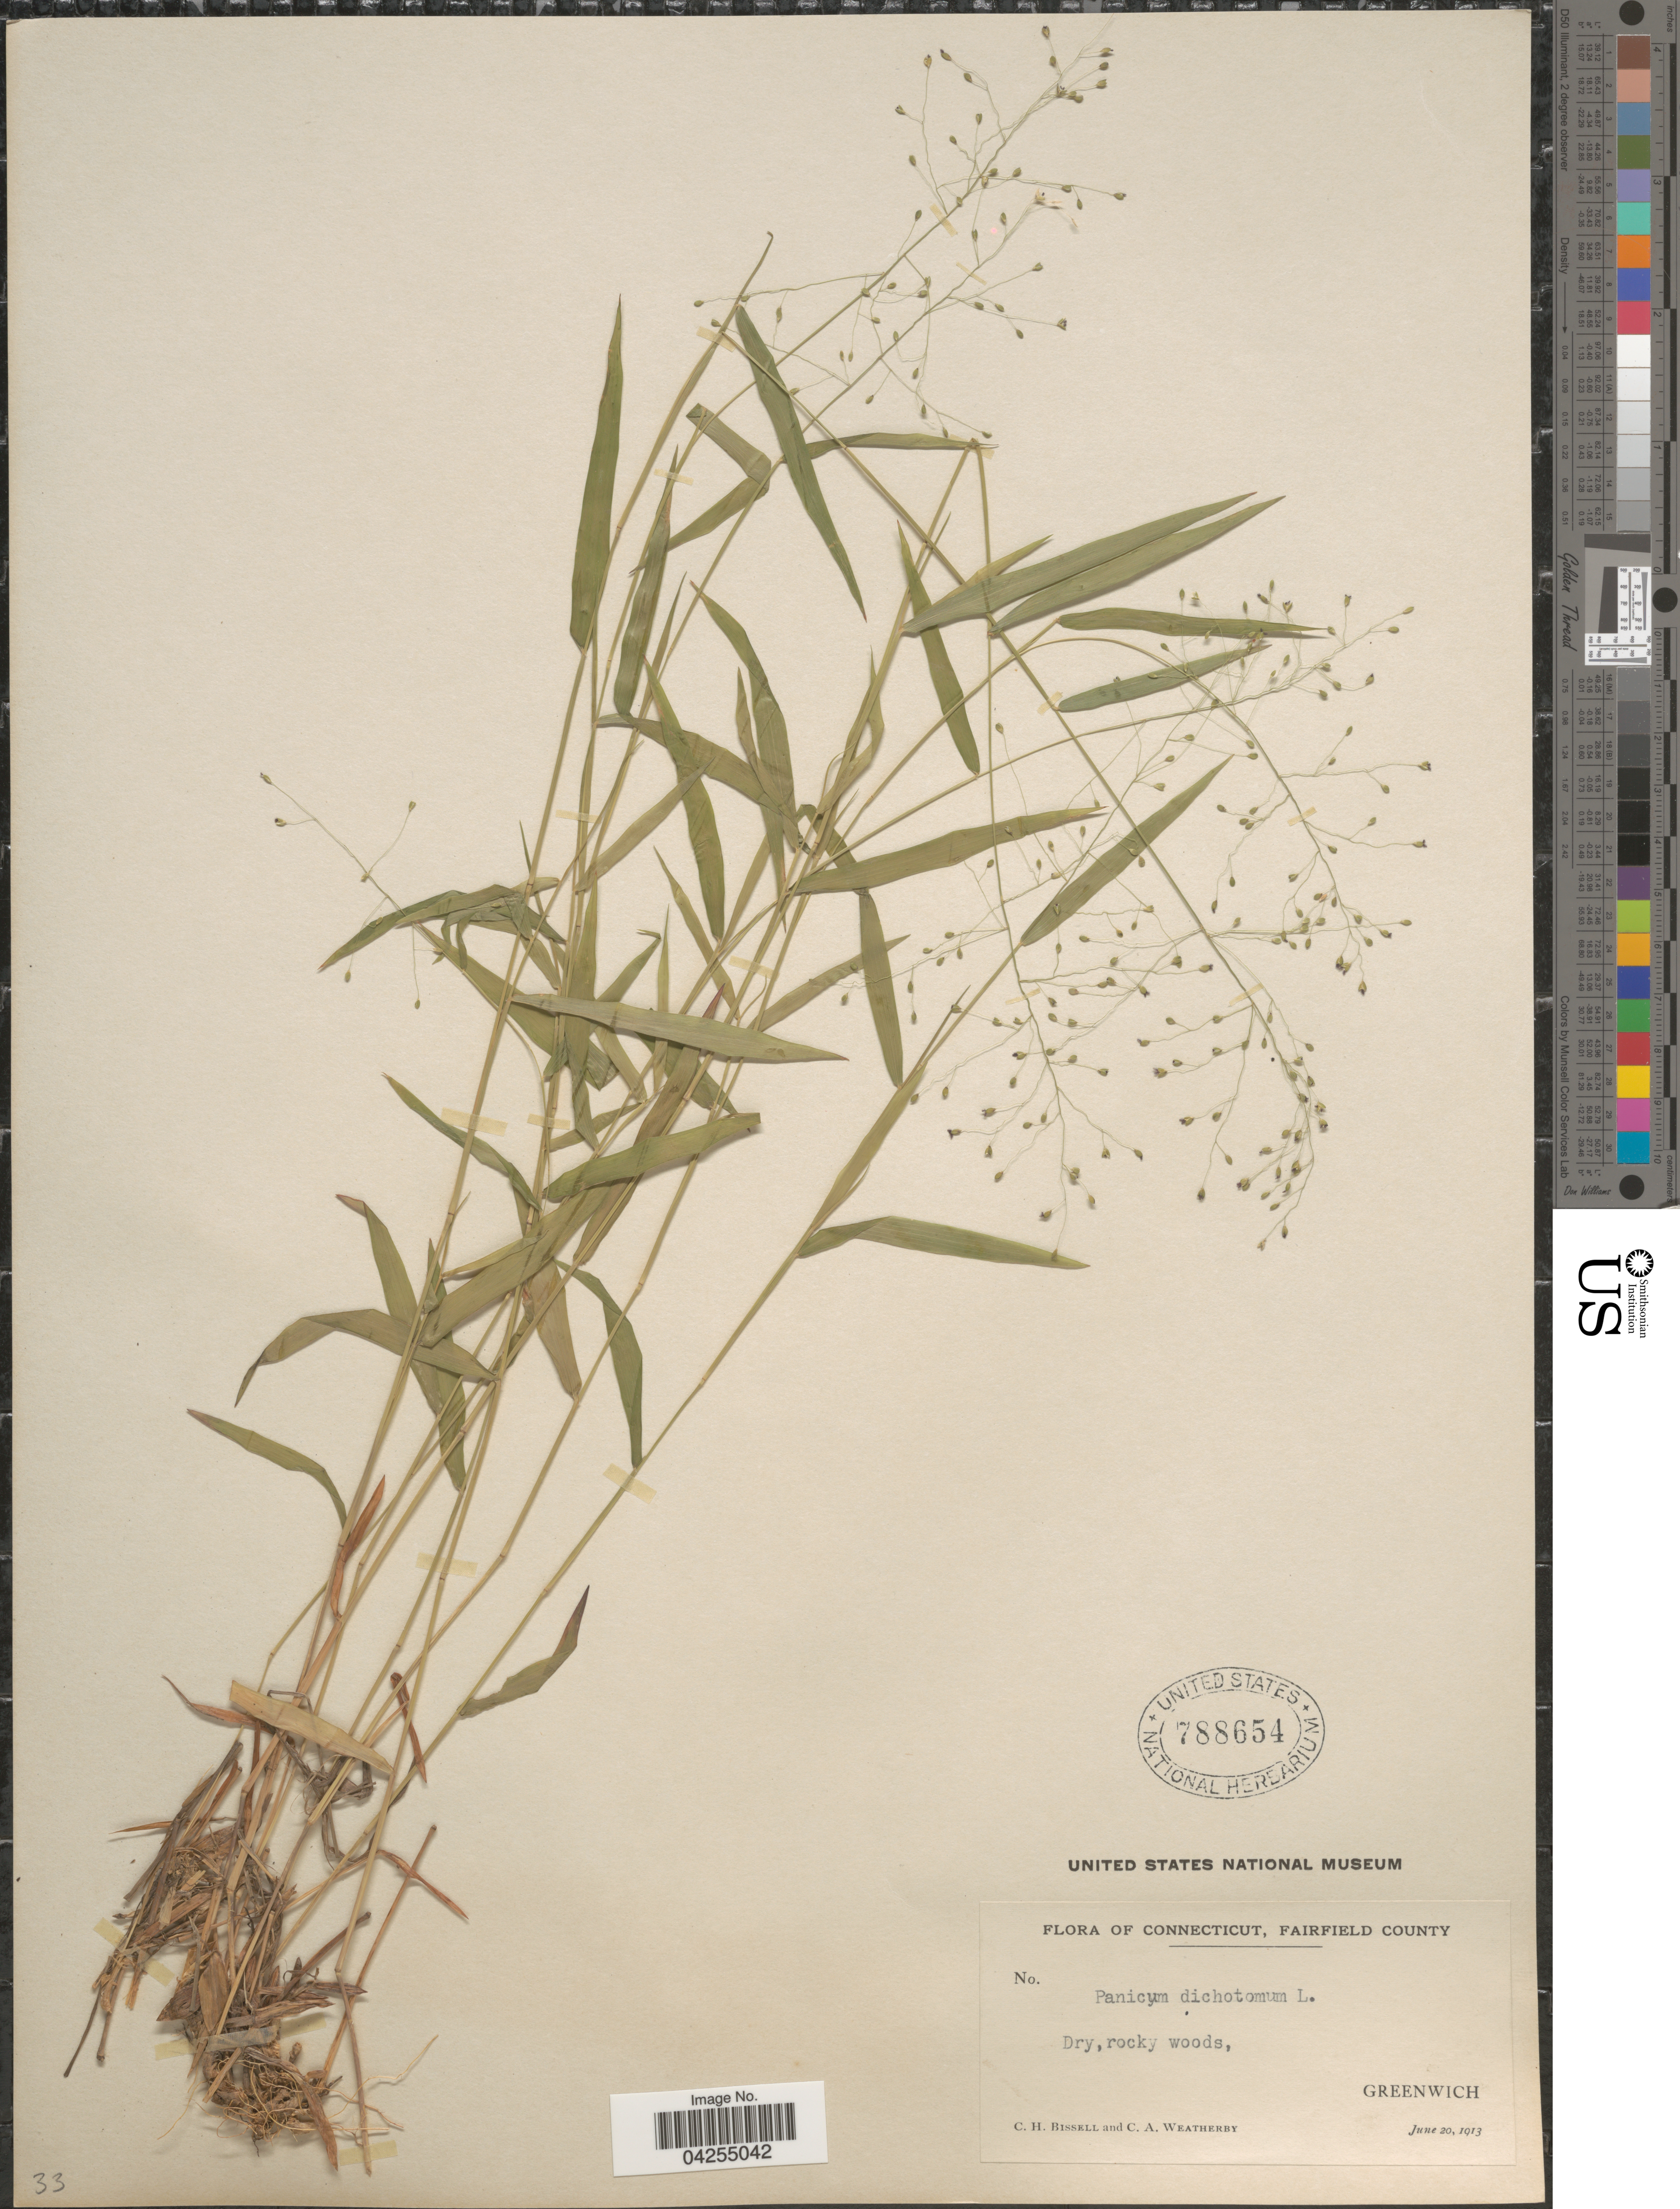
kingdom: Plantae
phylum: Tracheophyta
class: Liliopsida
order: Poales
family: Poaceae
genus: Dichanthelium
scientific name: Dichanthelium dichotomum var. dichotomum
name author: (L.) Gould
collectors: C. Bissell & C. A. Weatherby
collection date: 1913-06-20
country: United States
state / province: Connecticut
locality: Fairfield County. Dry, rocky woods, Greenwich.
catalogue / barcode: US 788654